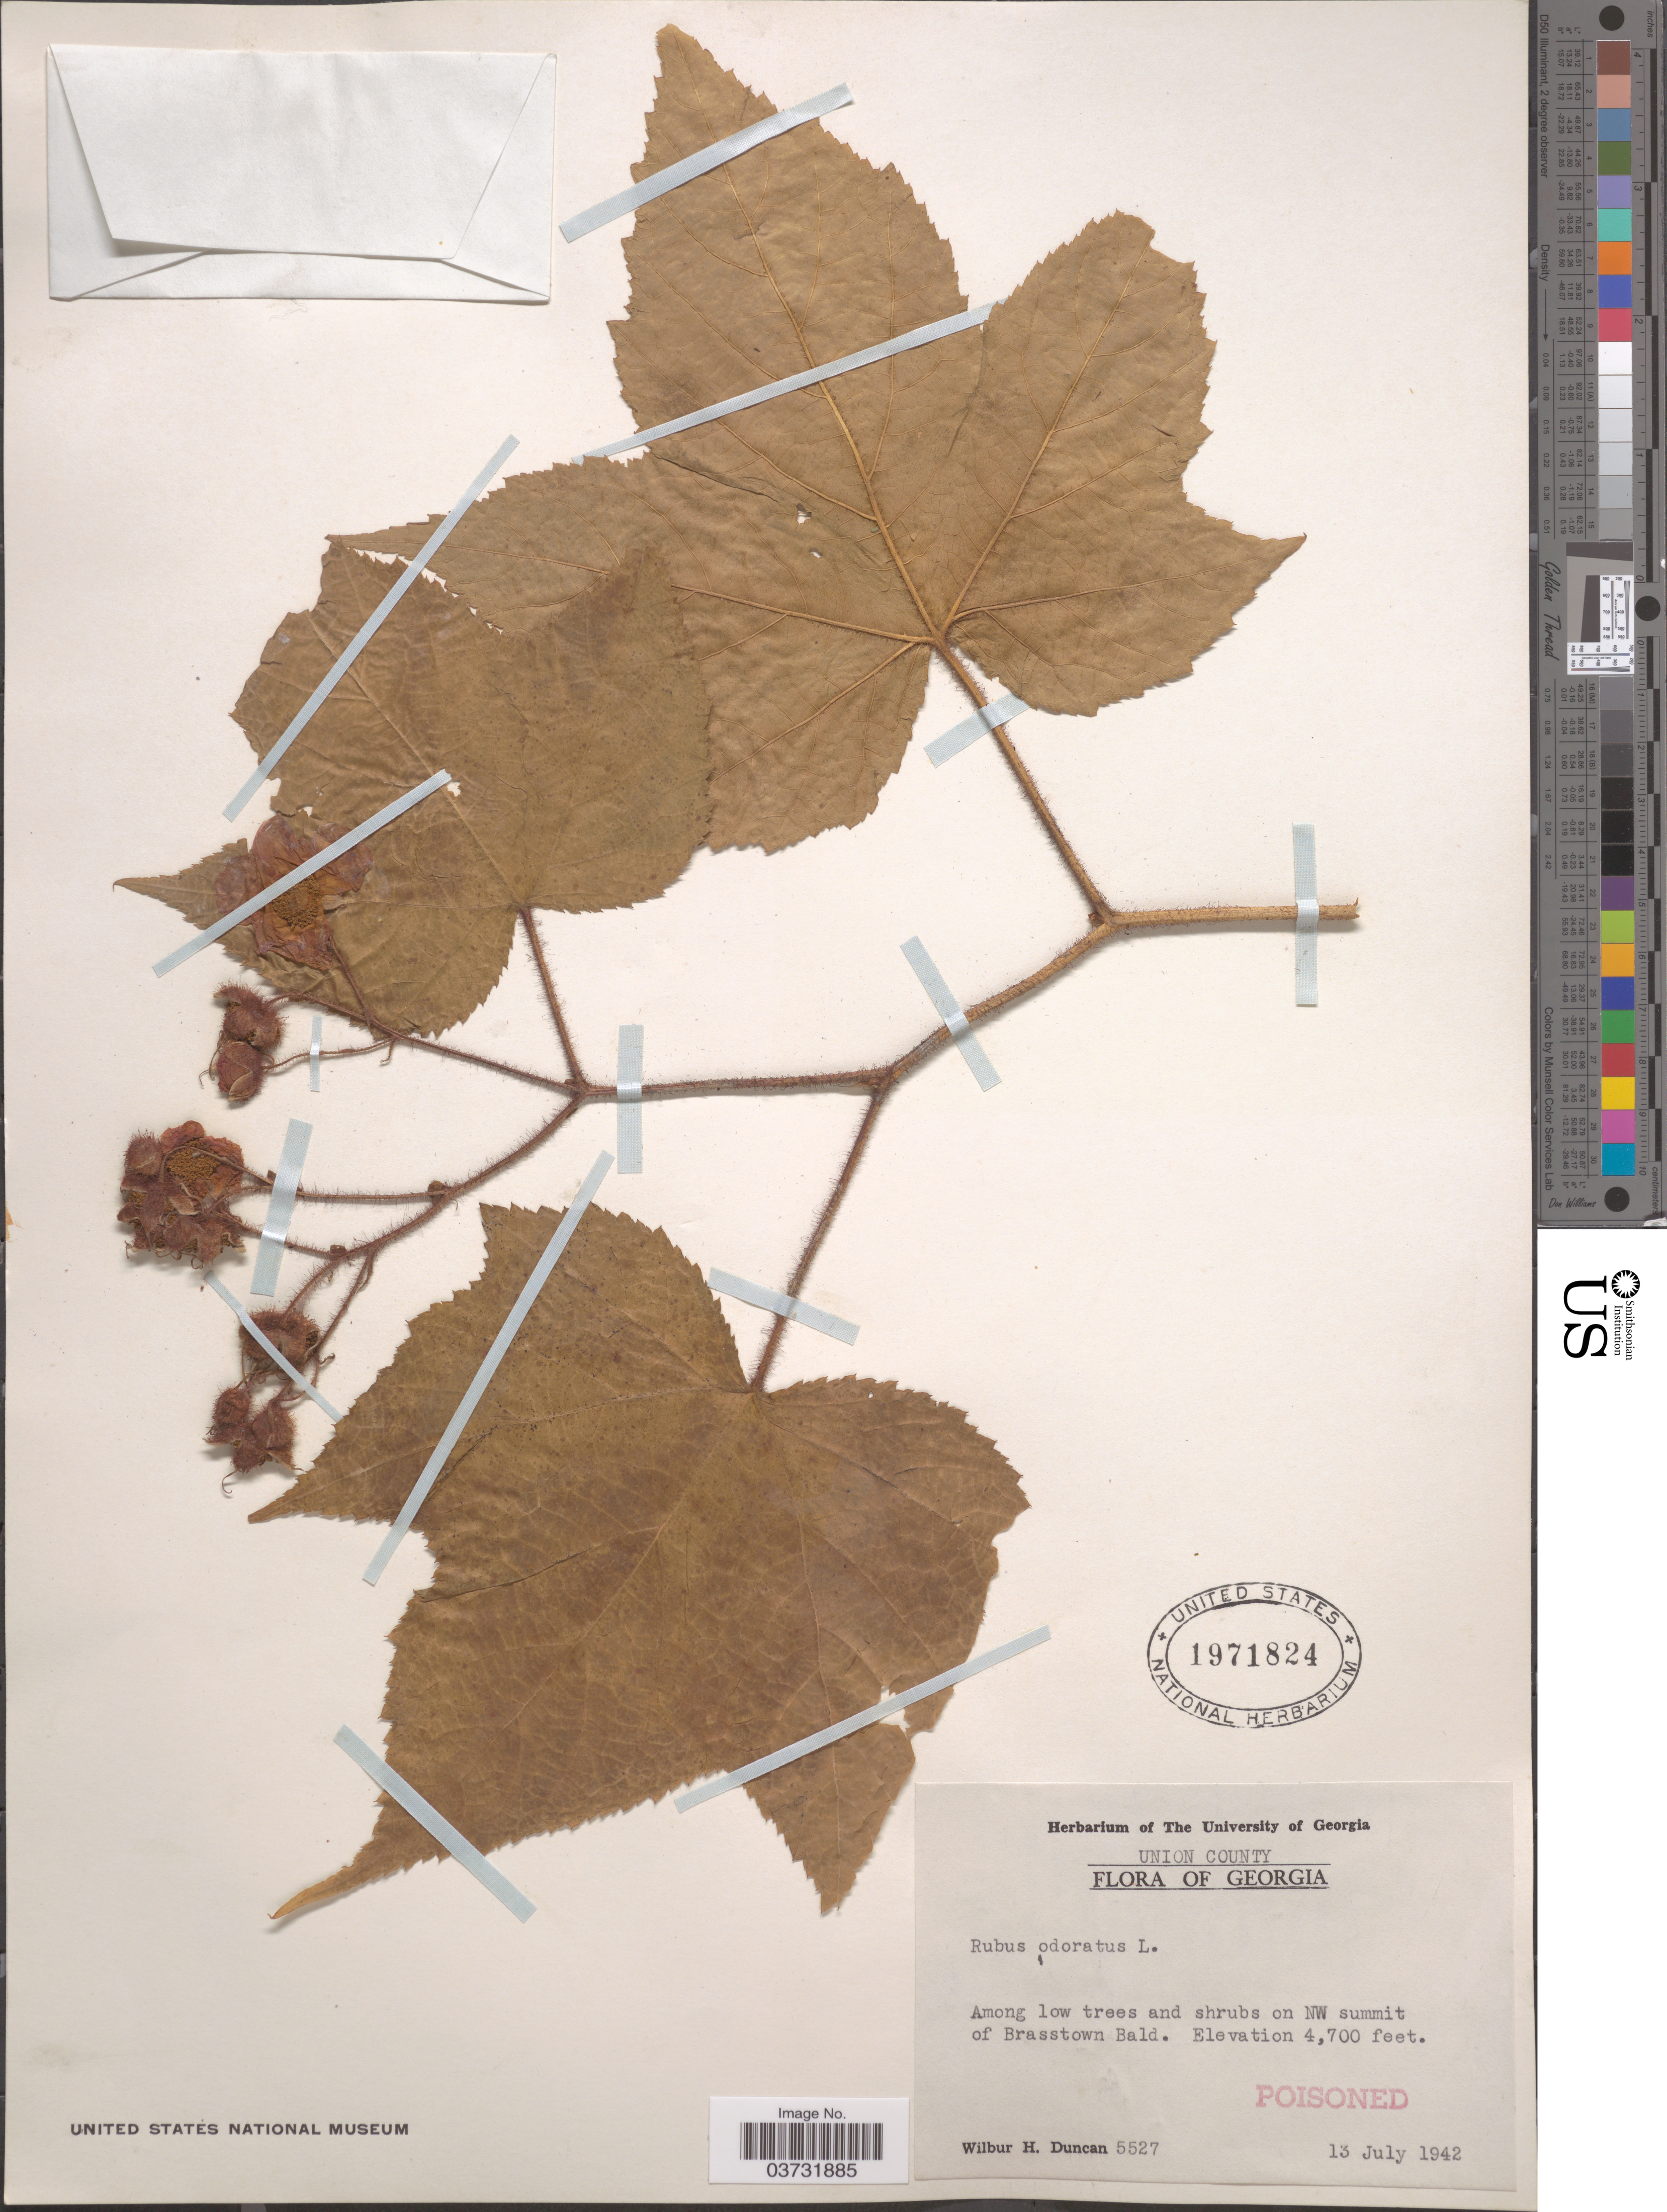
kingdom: Plantae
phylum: Tracheophyta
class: Magnoliopsida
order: Rosales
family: Rosaceae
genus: Rubus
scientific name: Rubus odoratus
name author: L.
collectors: W. H. Duncan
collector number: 5527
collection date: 1942-07-13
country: United States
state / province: Georgia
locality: Union County. On NW summit of Brasstown Bald.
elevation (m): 1433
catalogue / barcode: US 1971824